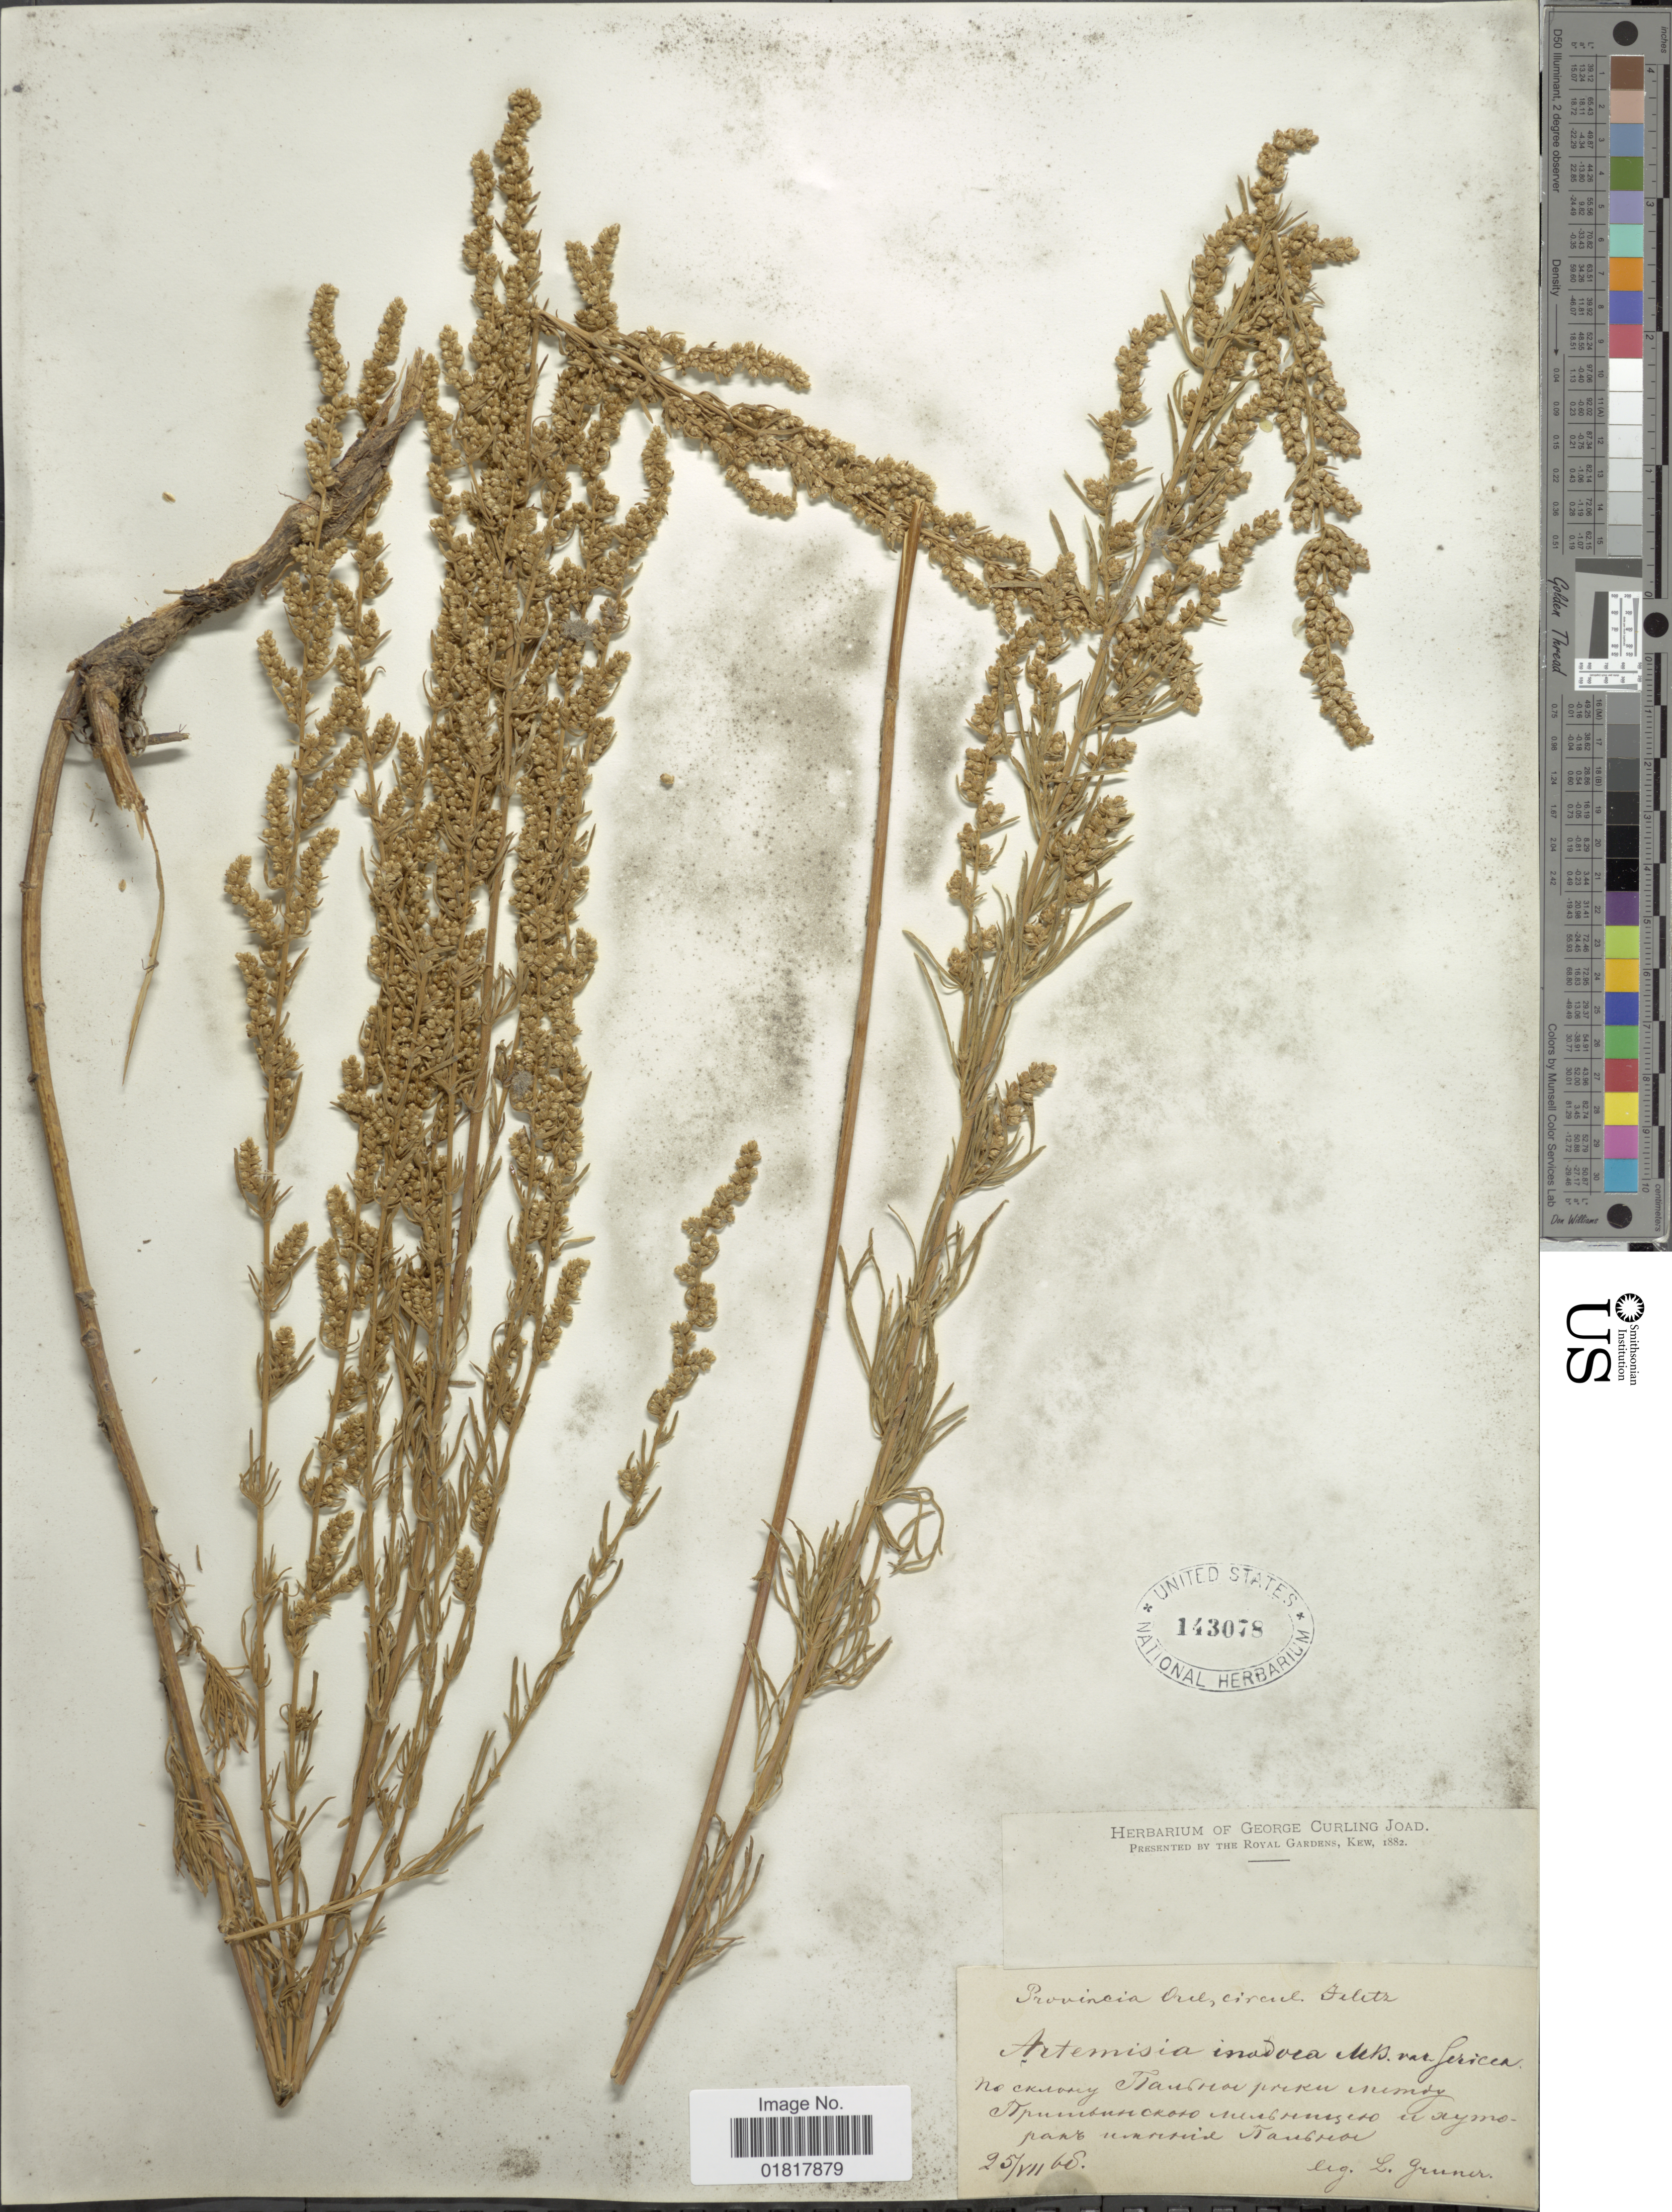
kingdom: Plantae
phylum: Tracheophyta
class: Magnoliopsida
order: Asterales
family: Asteraceae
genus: Artemisia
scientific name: Artemisia inodora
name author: Mill.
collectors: L. F. Gruner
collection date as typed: Transcribed d/m/y: 25/7/68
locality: Provincia Oril, circul Felitz [illegible text]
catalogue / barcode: US 143078